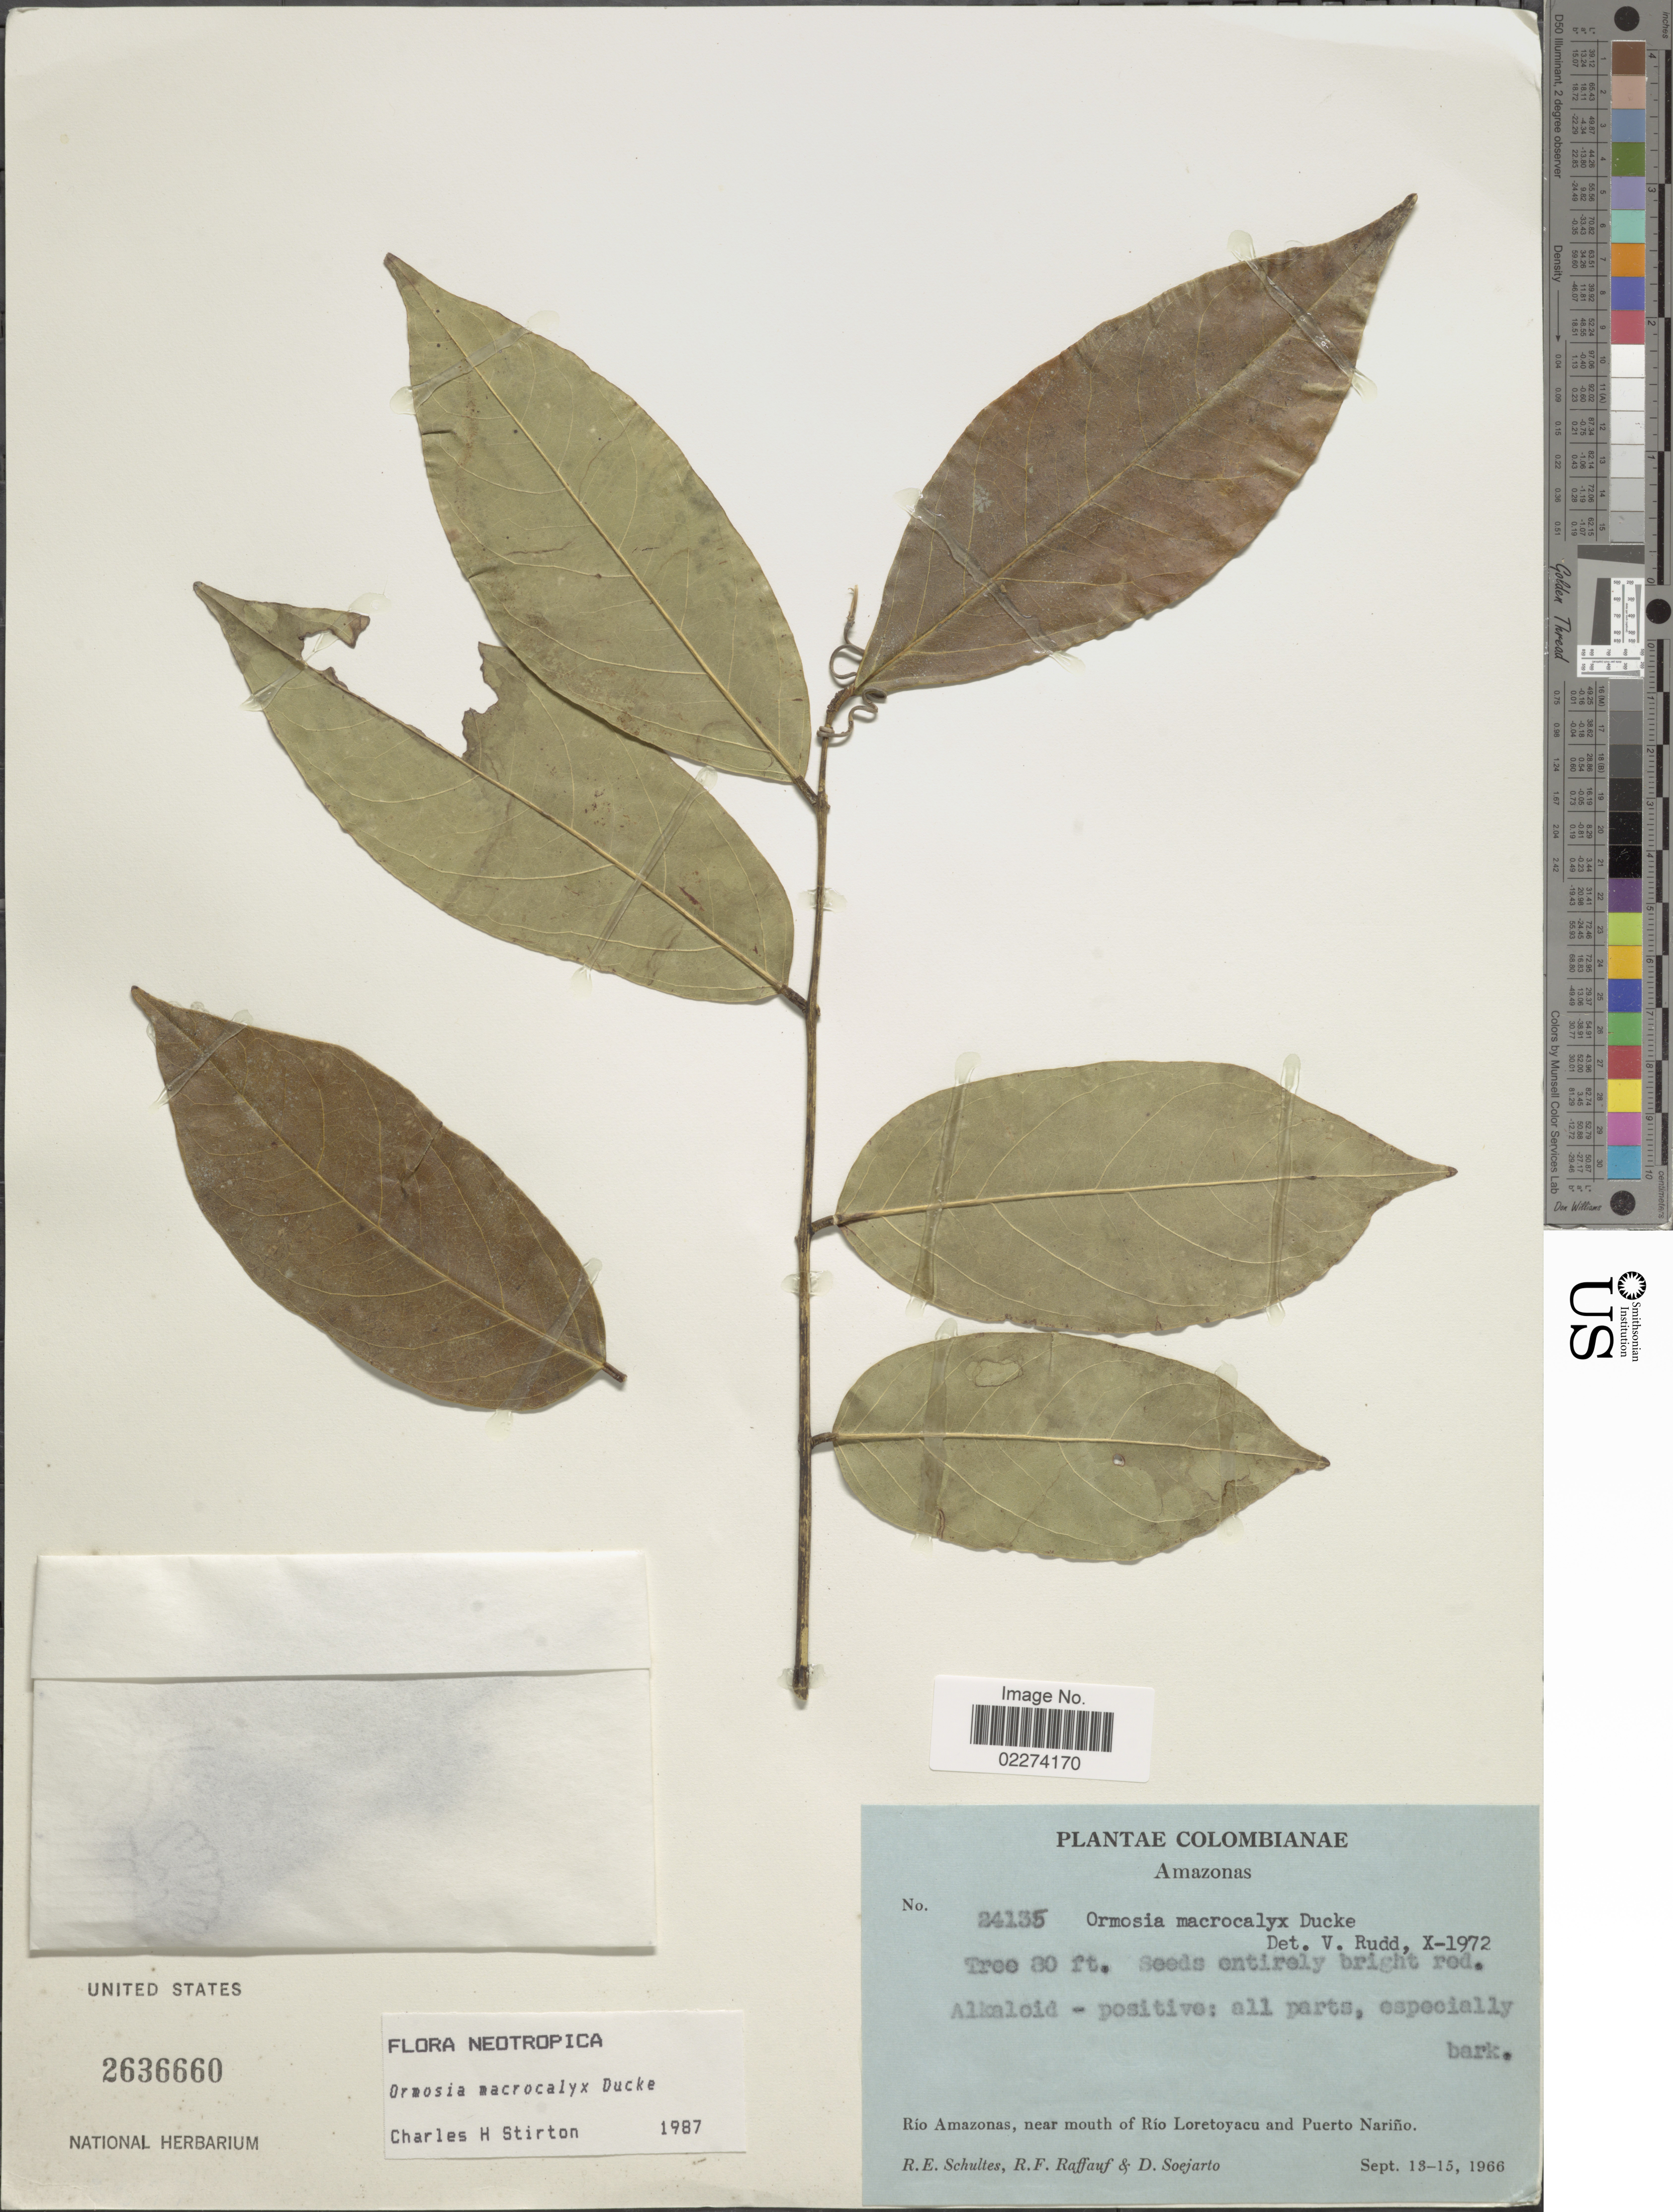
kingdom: Plantae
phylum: Tracheophyta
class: Magnoliopsida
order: Fabales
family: Fabaceae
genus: Ormosia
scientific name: Ormosia macrocalyx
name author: Ducke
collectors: R. E. Schultes, R. Raffauf & D. Soejarto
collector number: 24135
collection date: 1966-09-13/1966-09-15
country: Colombia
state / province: Amazônas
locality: Rio Amazonas, near mouth of Rio Loretoyacu and Puerto Narino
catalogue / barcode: US 2636660